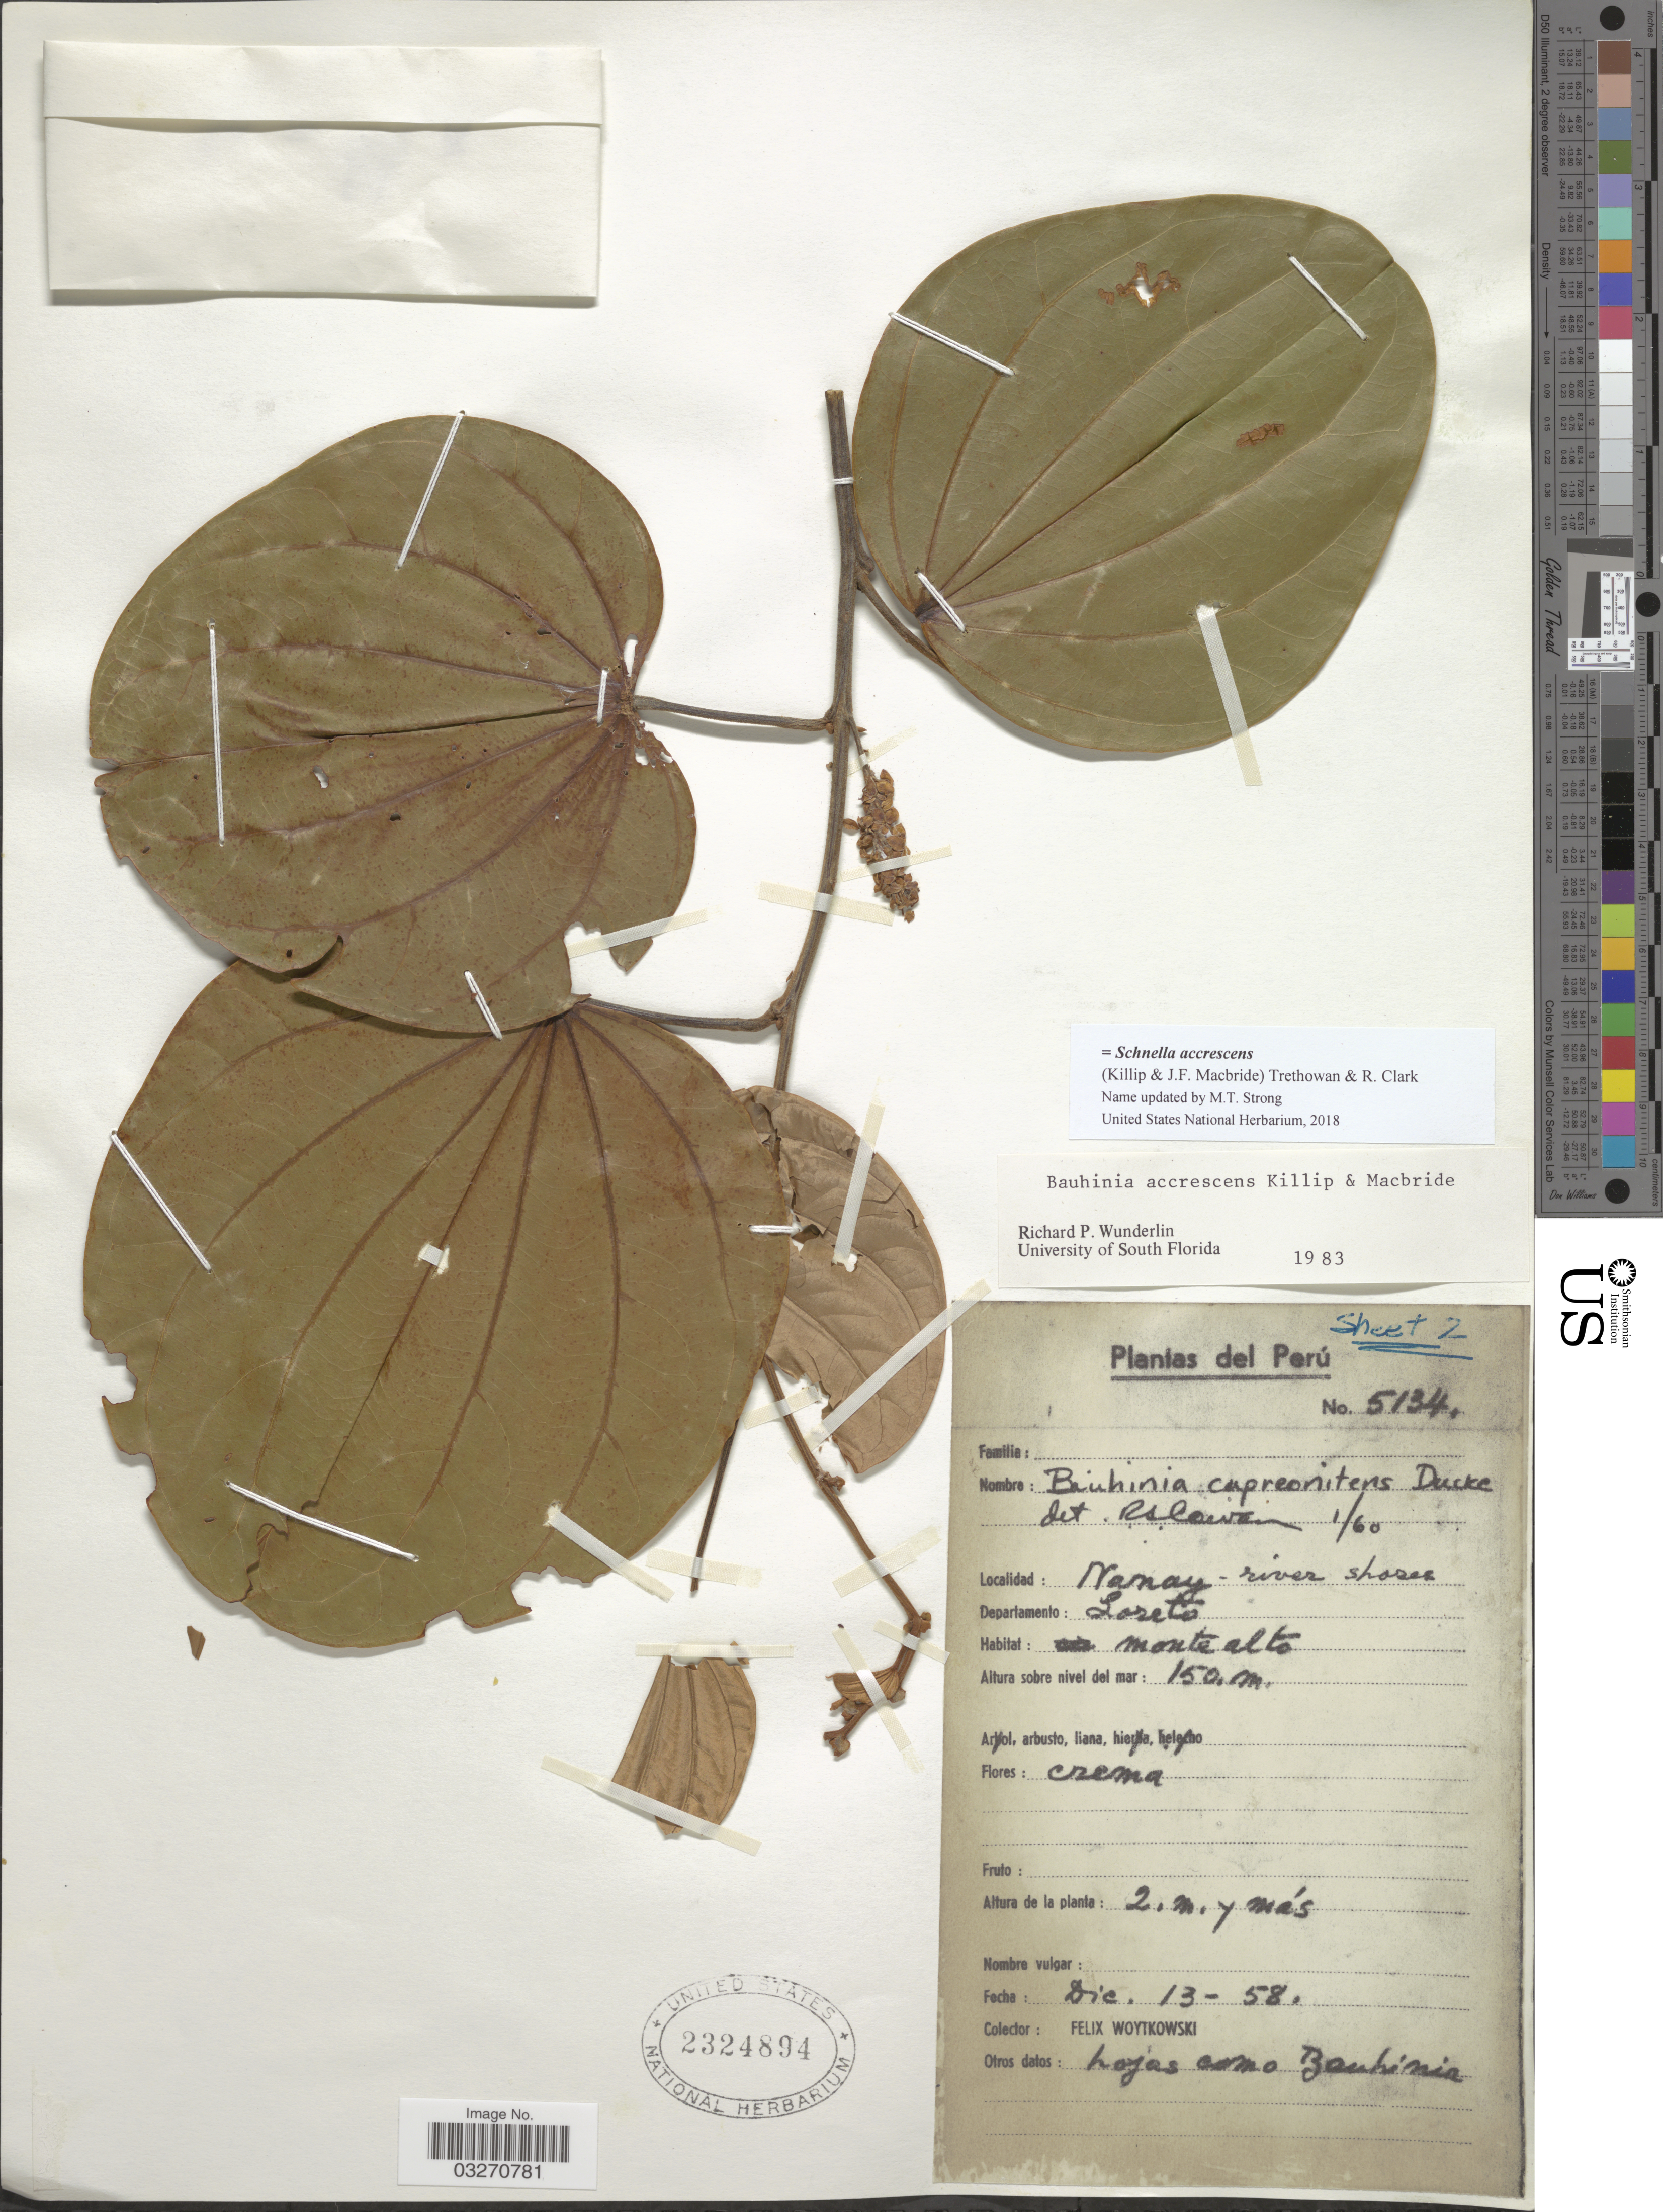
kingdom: Plantae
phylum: Tracheophyta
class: Magnoliopsida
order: Fabales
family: Fabaceae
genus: Schnella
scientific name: Schnella accrescens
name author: (Killip & J.F. Macbr.) Trethowan & R. Clark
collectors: F. Woytkowski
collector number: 5134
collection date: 1958-12-13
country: Peru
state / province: Loreto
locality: Nanay-river shores.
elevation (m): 150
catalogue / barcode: US 2324894